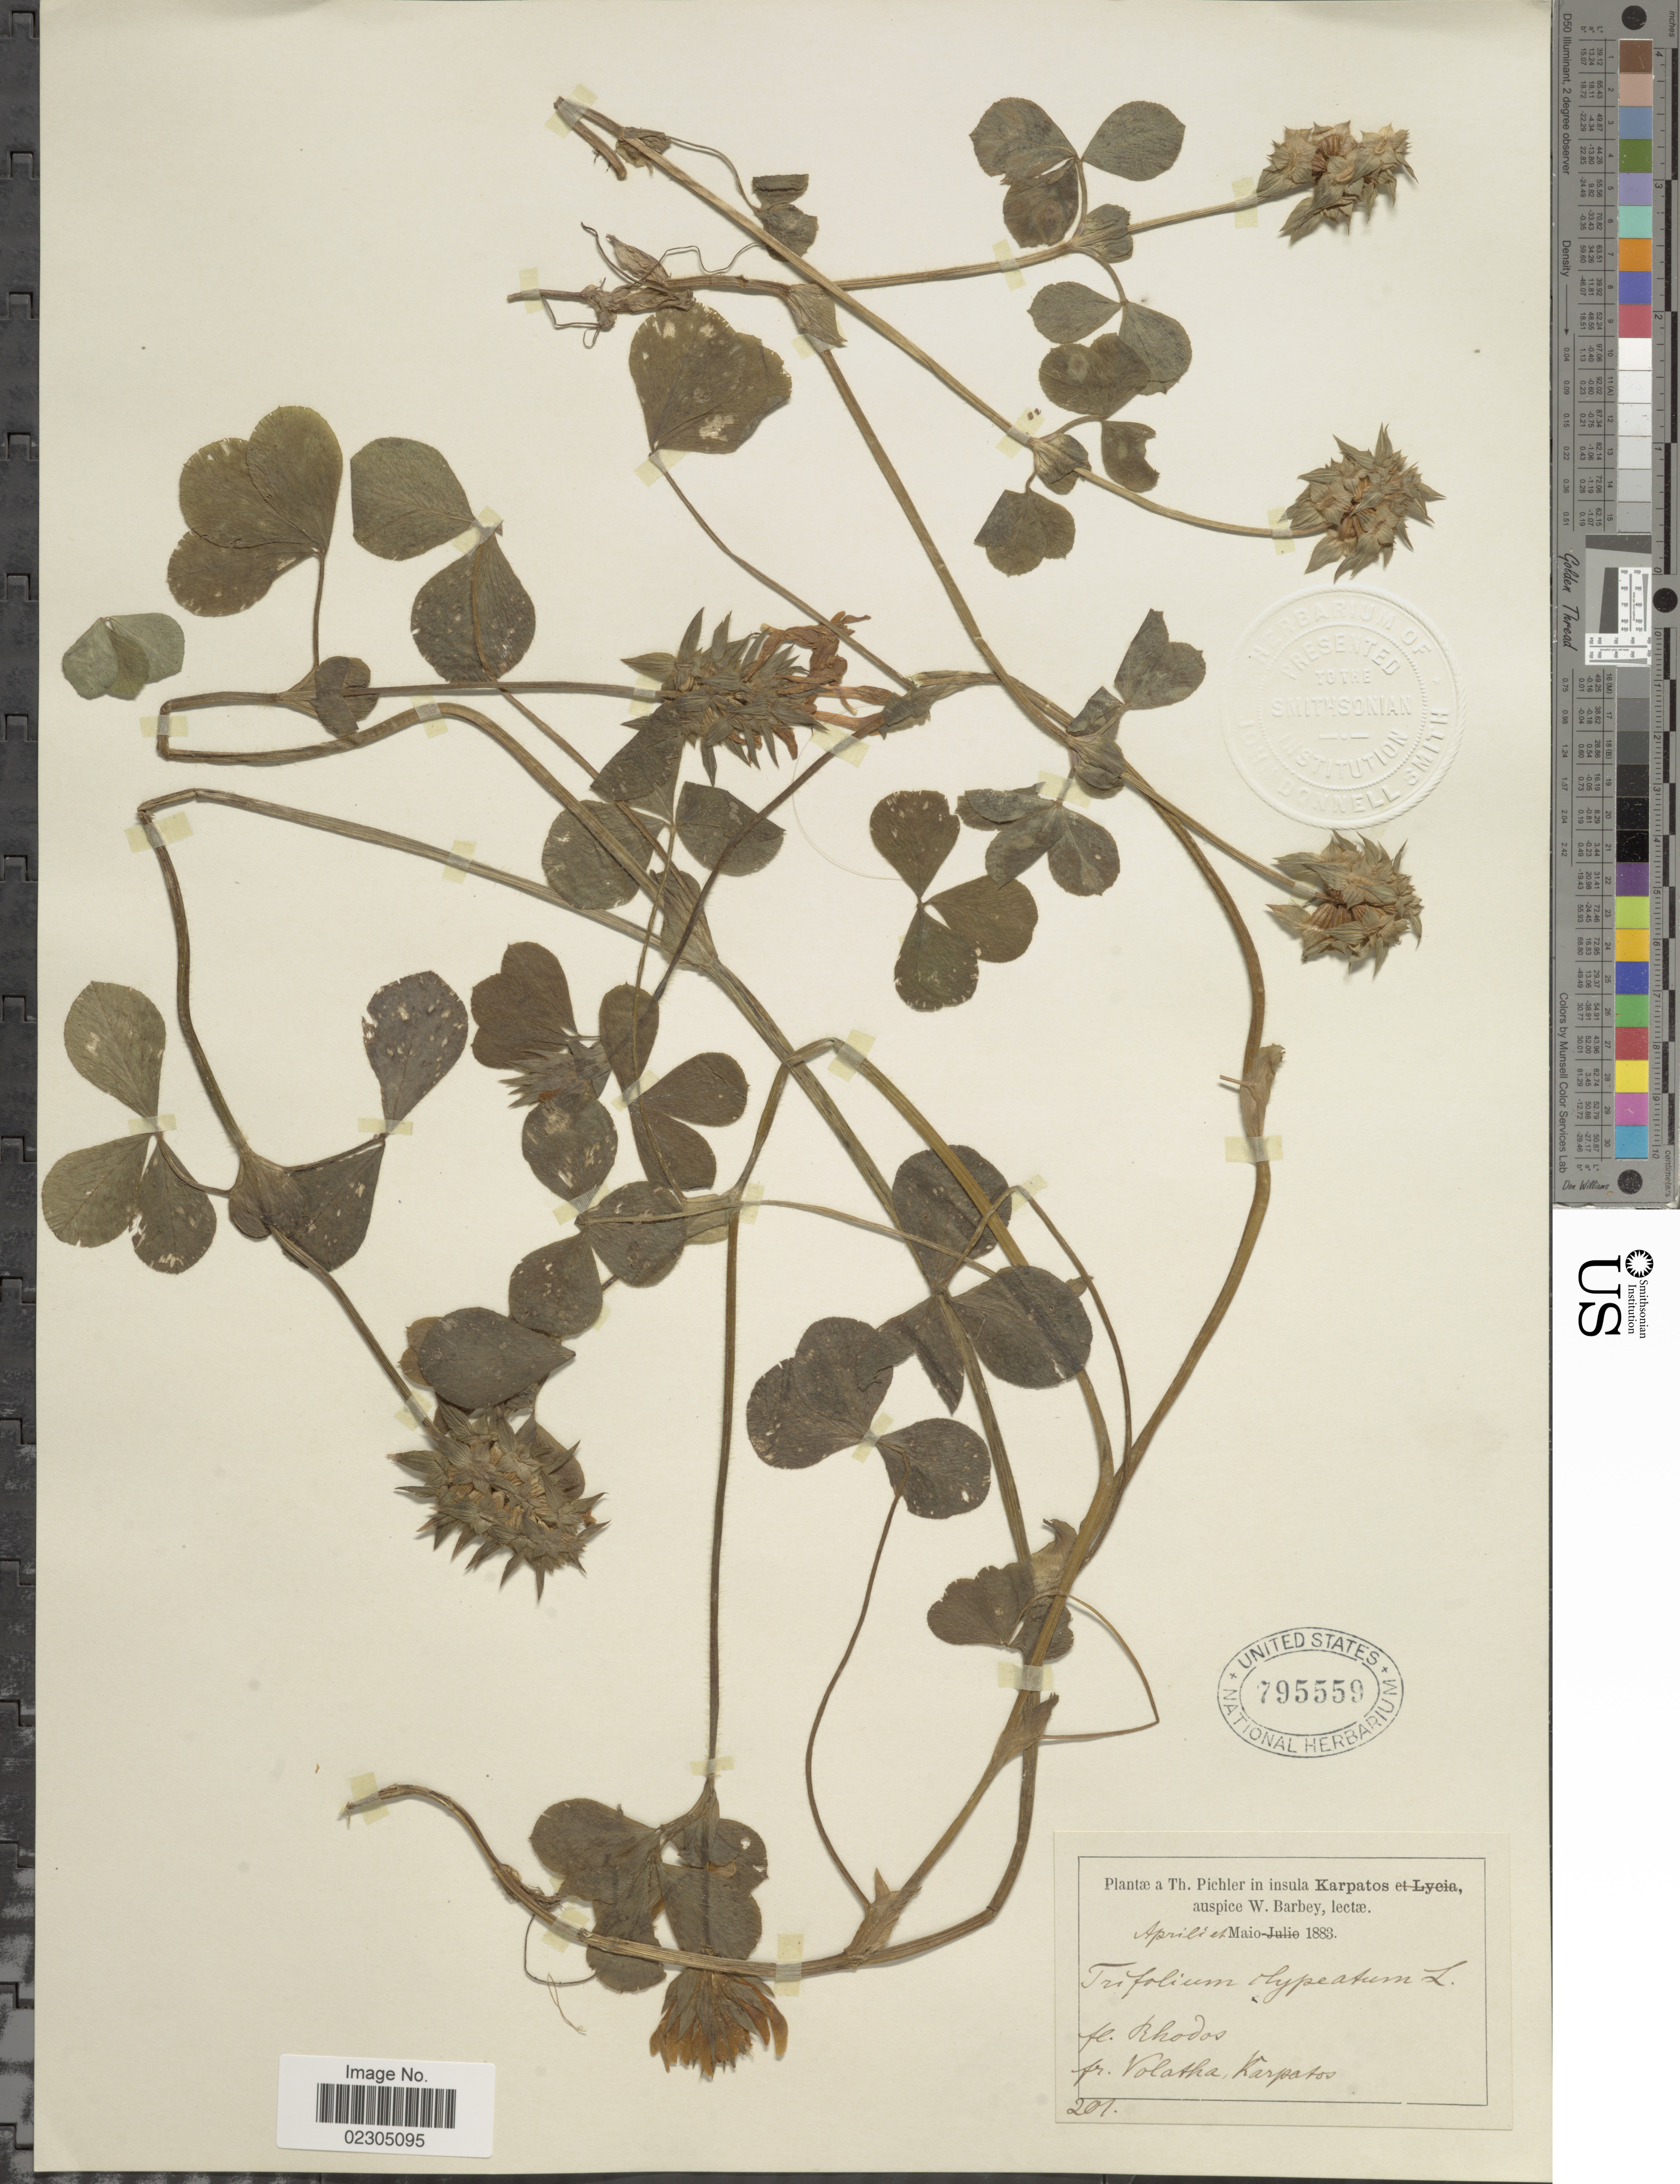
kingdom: Plantae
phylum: Tracheophyta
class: Magnoliopsida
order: Fabales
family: Fabaceae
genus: Trifolium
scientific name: Trifolium clypeatum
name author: L.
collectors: T. Pichler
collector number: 201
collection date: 1883-04/1883-05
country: Greece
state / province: South Aegean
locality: In insula Karpatos. Volatha, Karpatos.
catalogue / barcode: US 795559